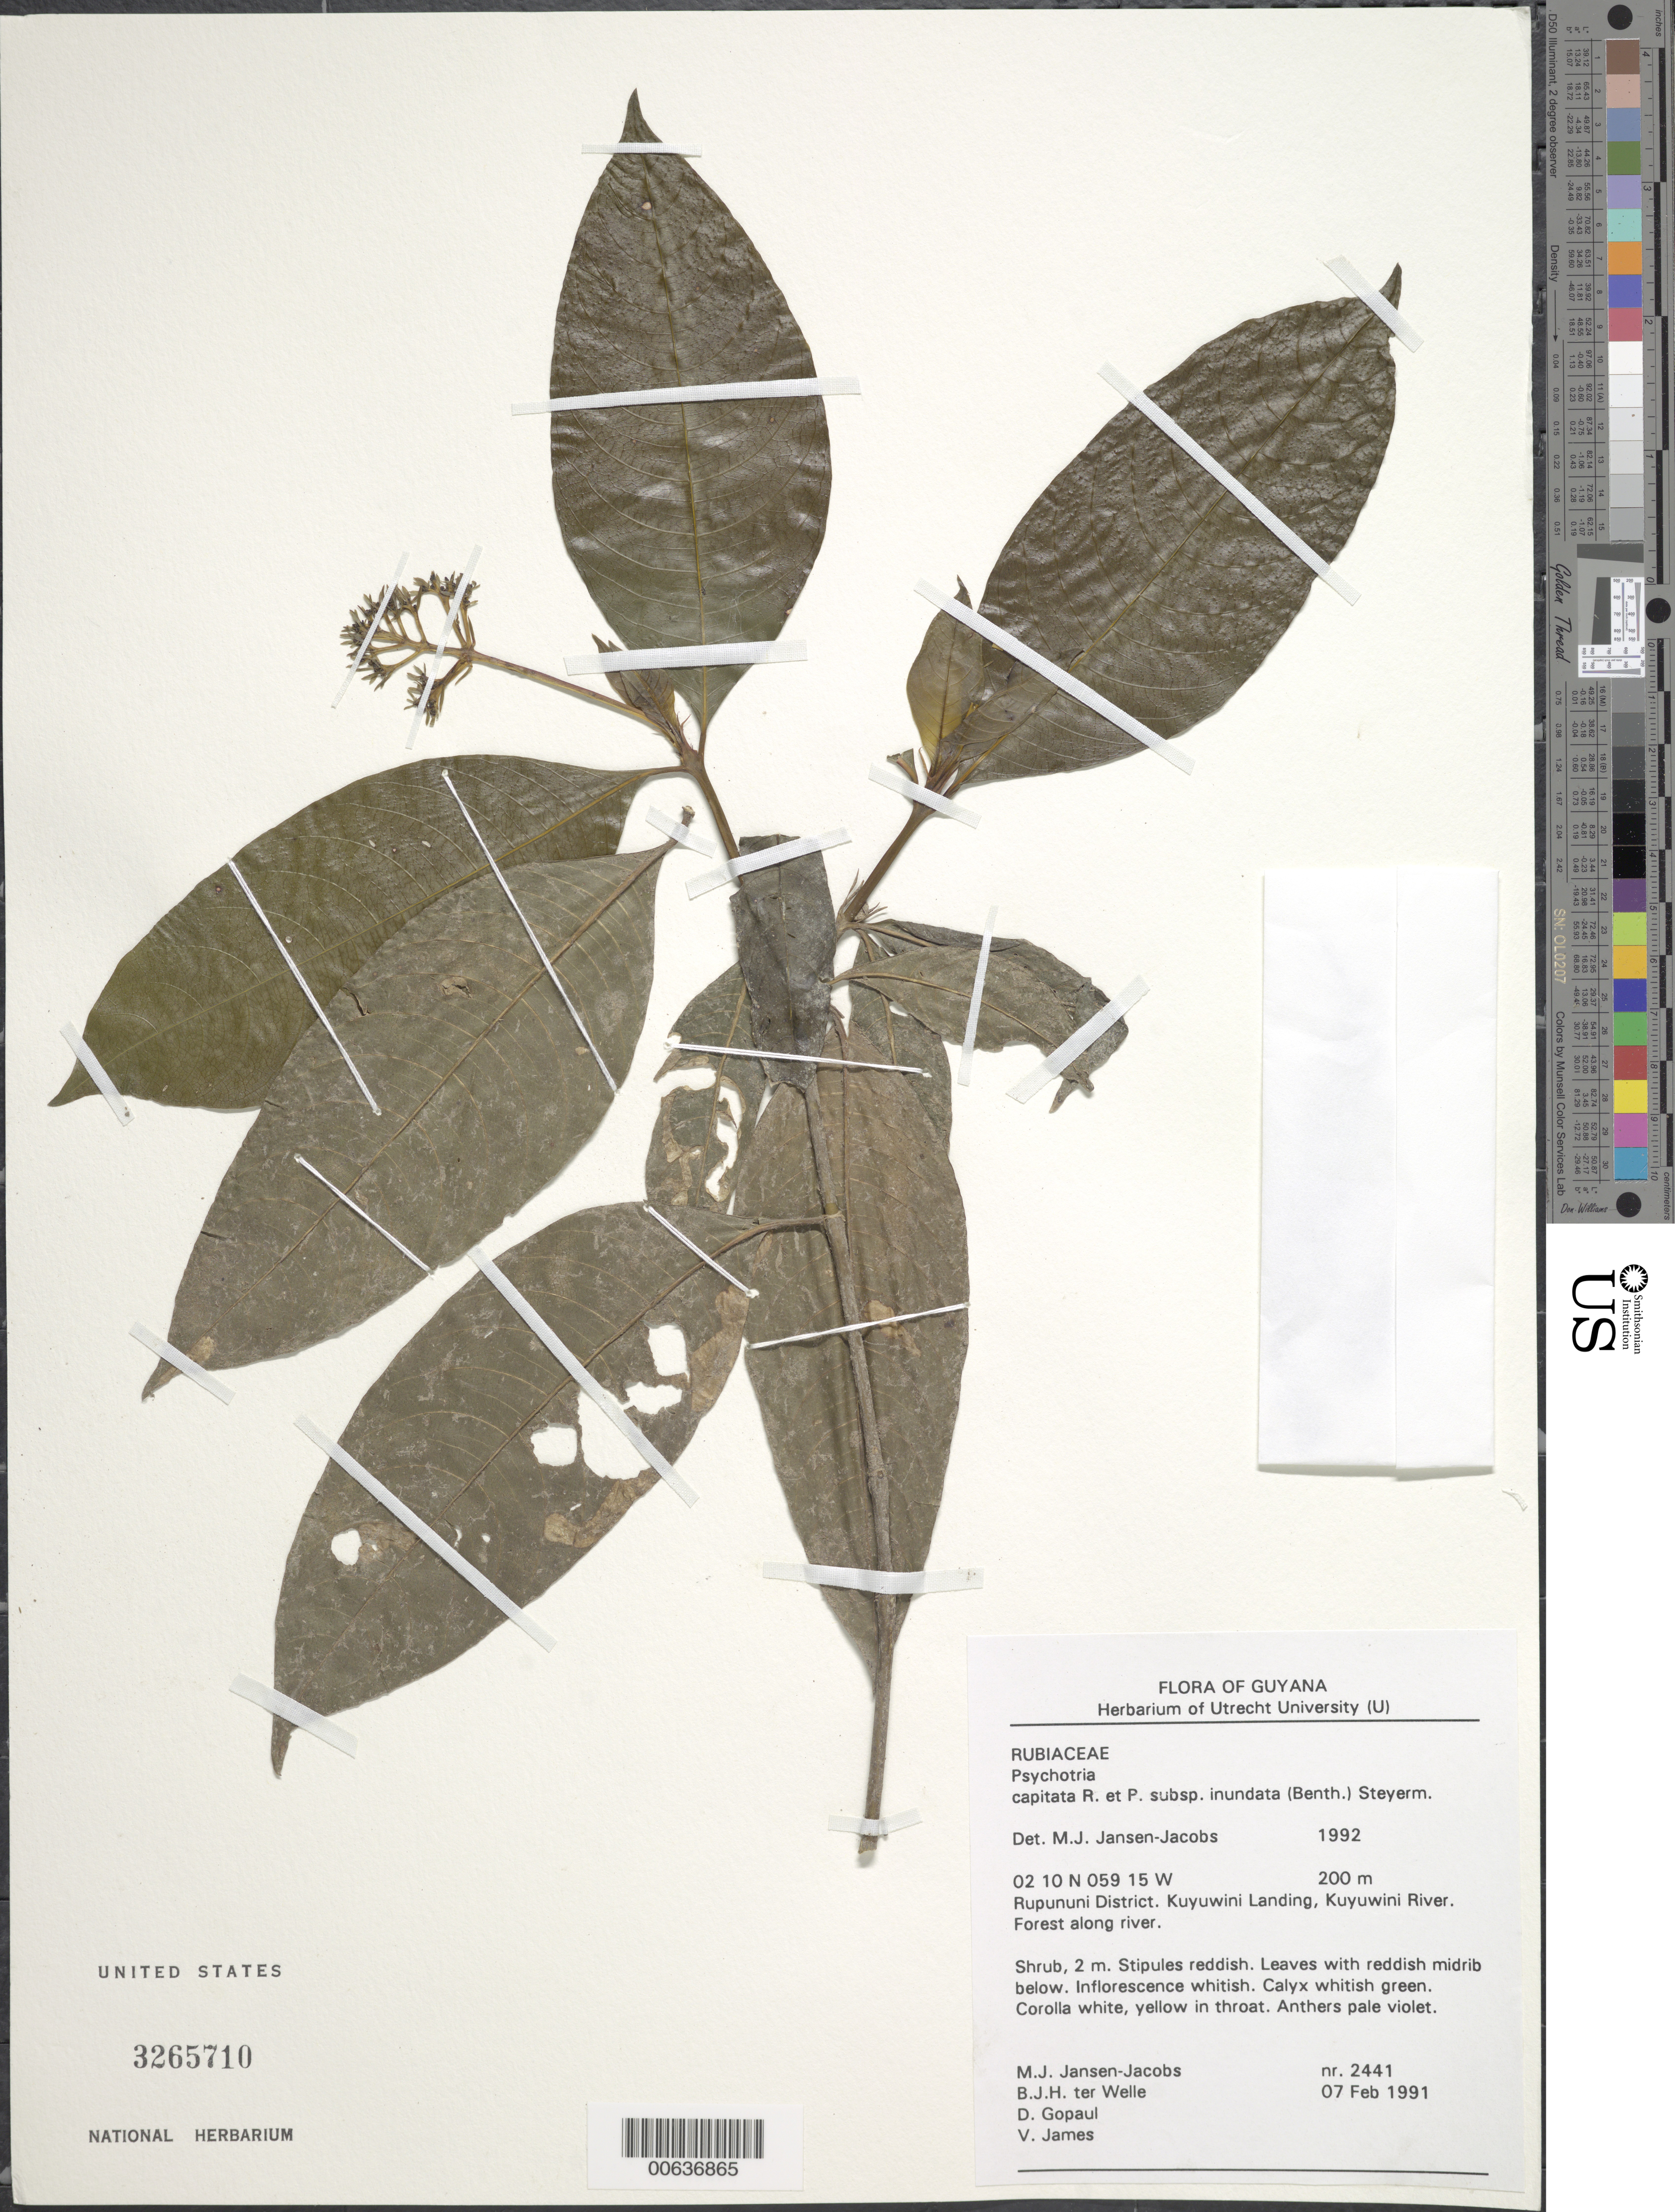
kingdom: Plantae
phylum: Tracheophyta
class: Magnoliopsida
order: Gentianales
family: Rubiaceae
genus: Palicourea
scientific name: Palicourea violacea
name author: (Aubl.) A. Rich.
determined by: Kirkbride, J. H., Jr.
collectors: M. J. Jansen-Jacobs, B. Welle, D. Gopaul & V. James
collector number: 2441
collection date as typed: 7-Feb-91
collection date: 1991-02-07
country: Guyana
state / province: U. Takutu-U. Essequibo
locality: Kuyuwini Landing, Kuyuwini River, Rupununi District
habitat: Forest along river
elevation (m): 200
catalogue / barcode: US 3265710